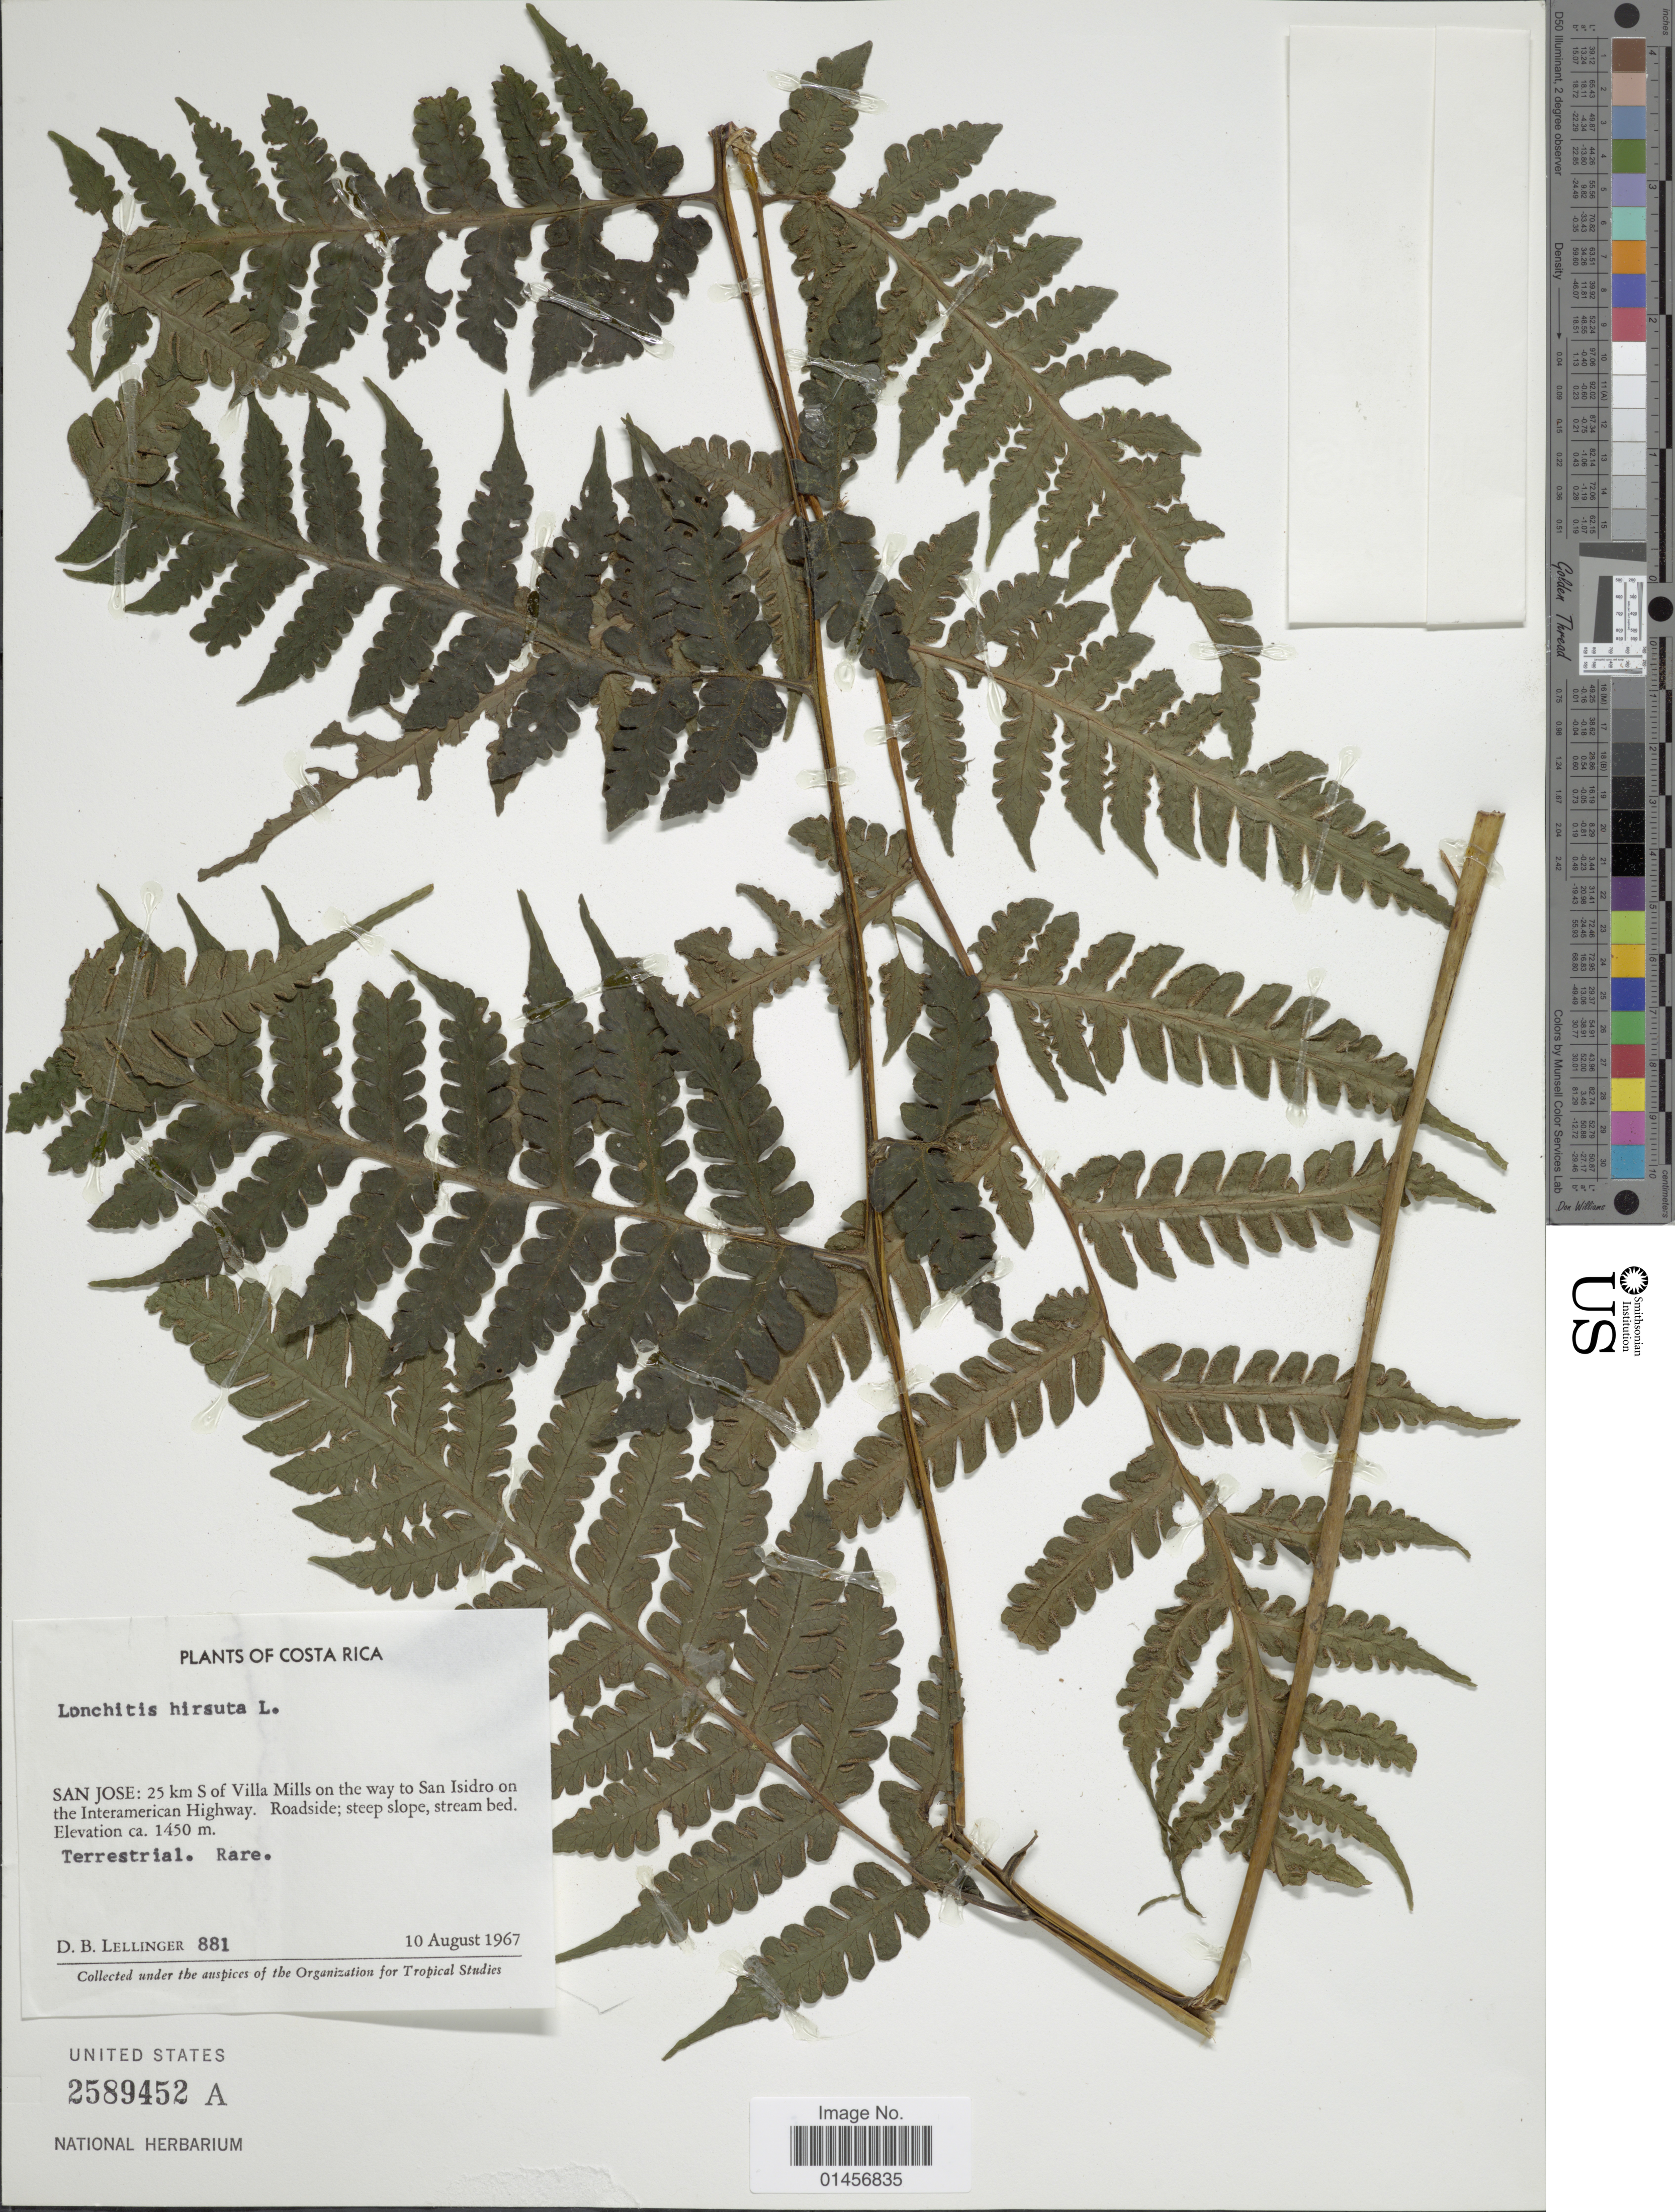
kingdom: Plantae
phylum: Tracheophyta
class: Polypodiopsida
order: Polypodiales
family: Lonchitidaceae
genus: Lonchitis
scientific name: Lonchitis hirsuta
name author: L.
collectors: D. B. Lellinger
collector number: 881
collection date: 1967-08-10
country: Costa Rica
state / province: San José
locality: Costa Rica, San Jose: 25 km S of Villa Mills on the way to San Isidro on the Interamerican Highway.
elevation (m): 1450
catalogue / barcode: US 2589452A